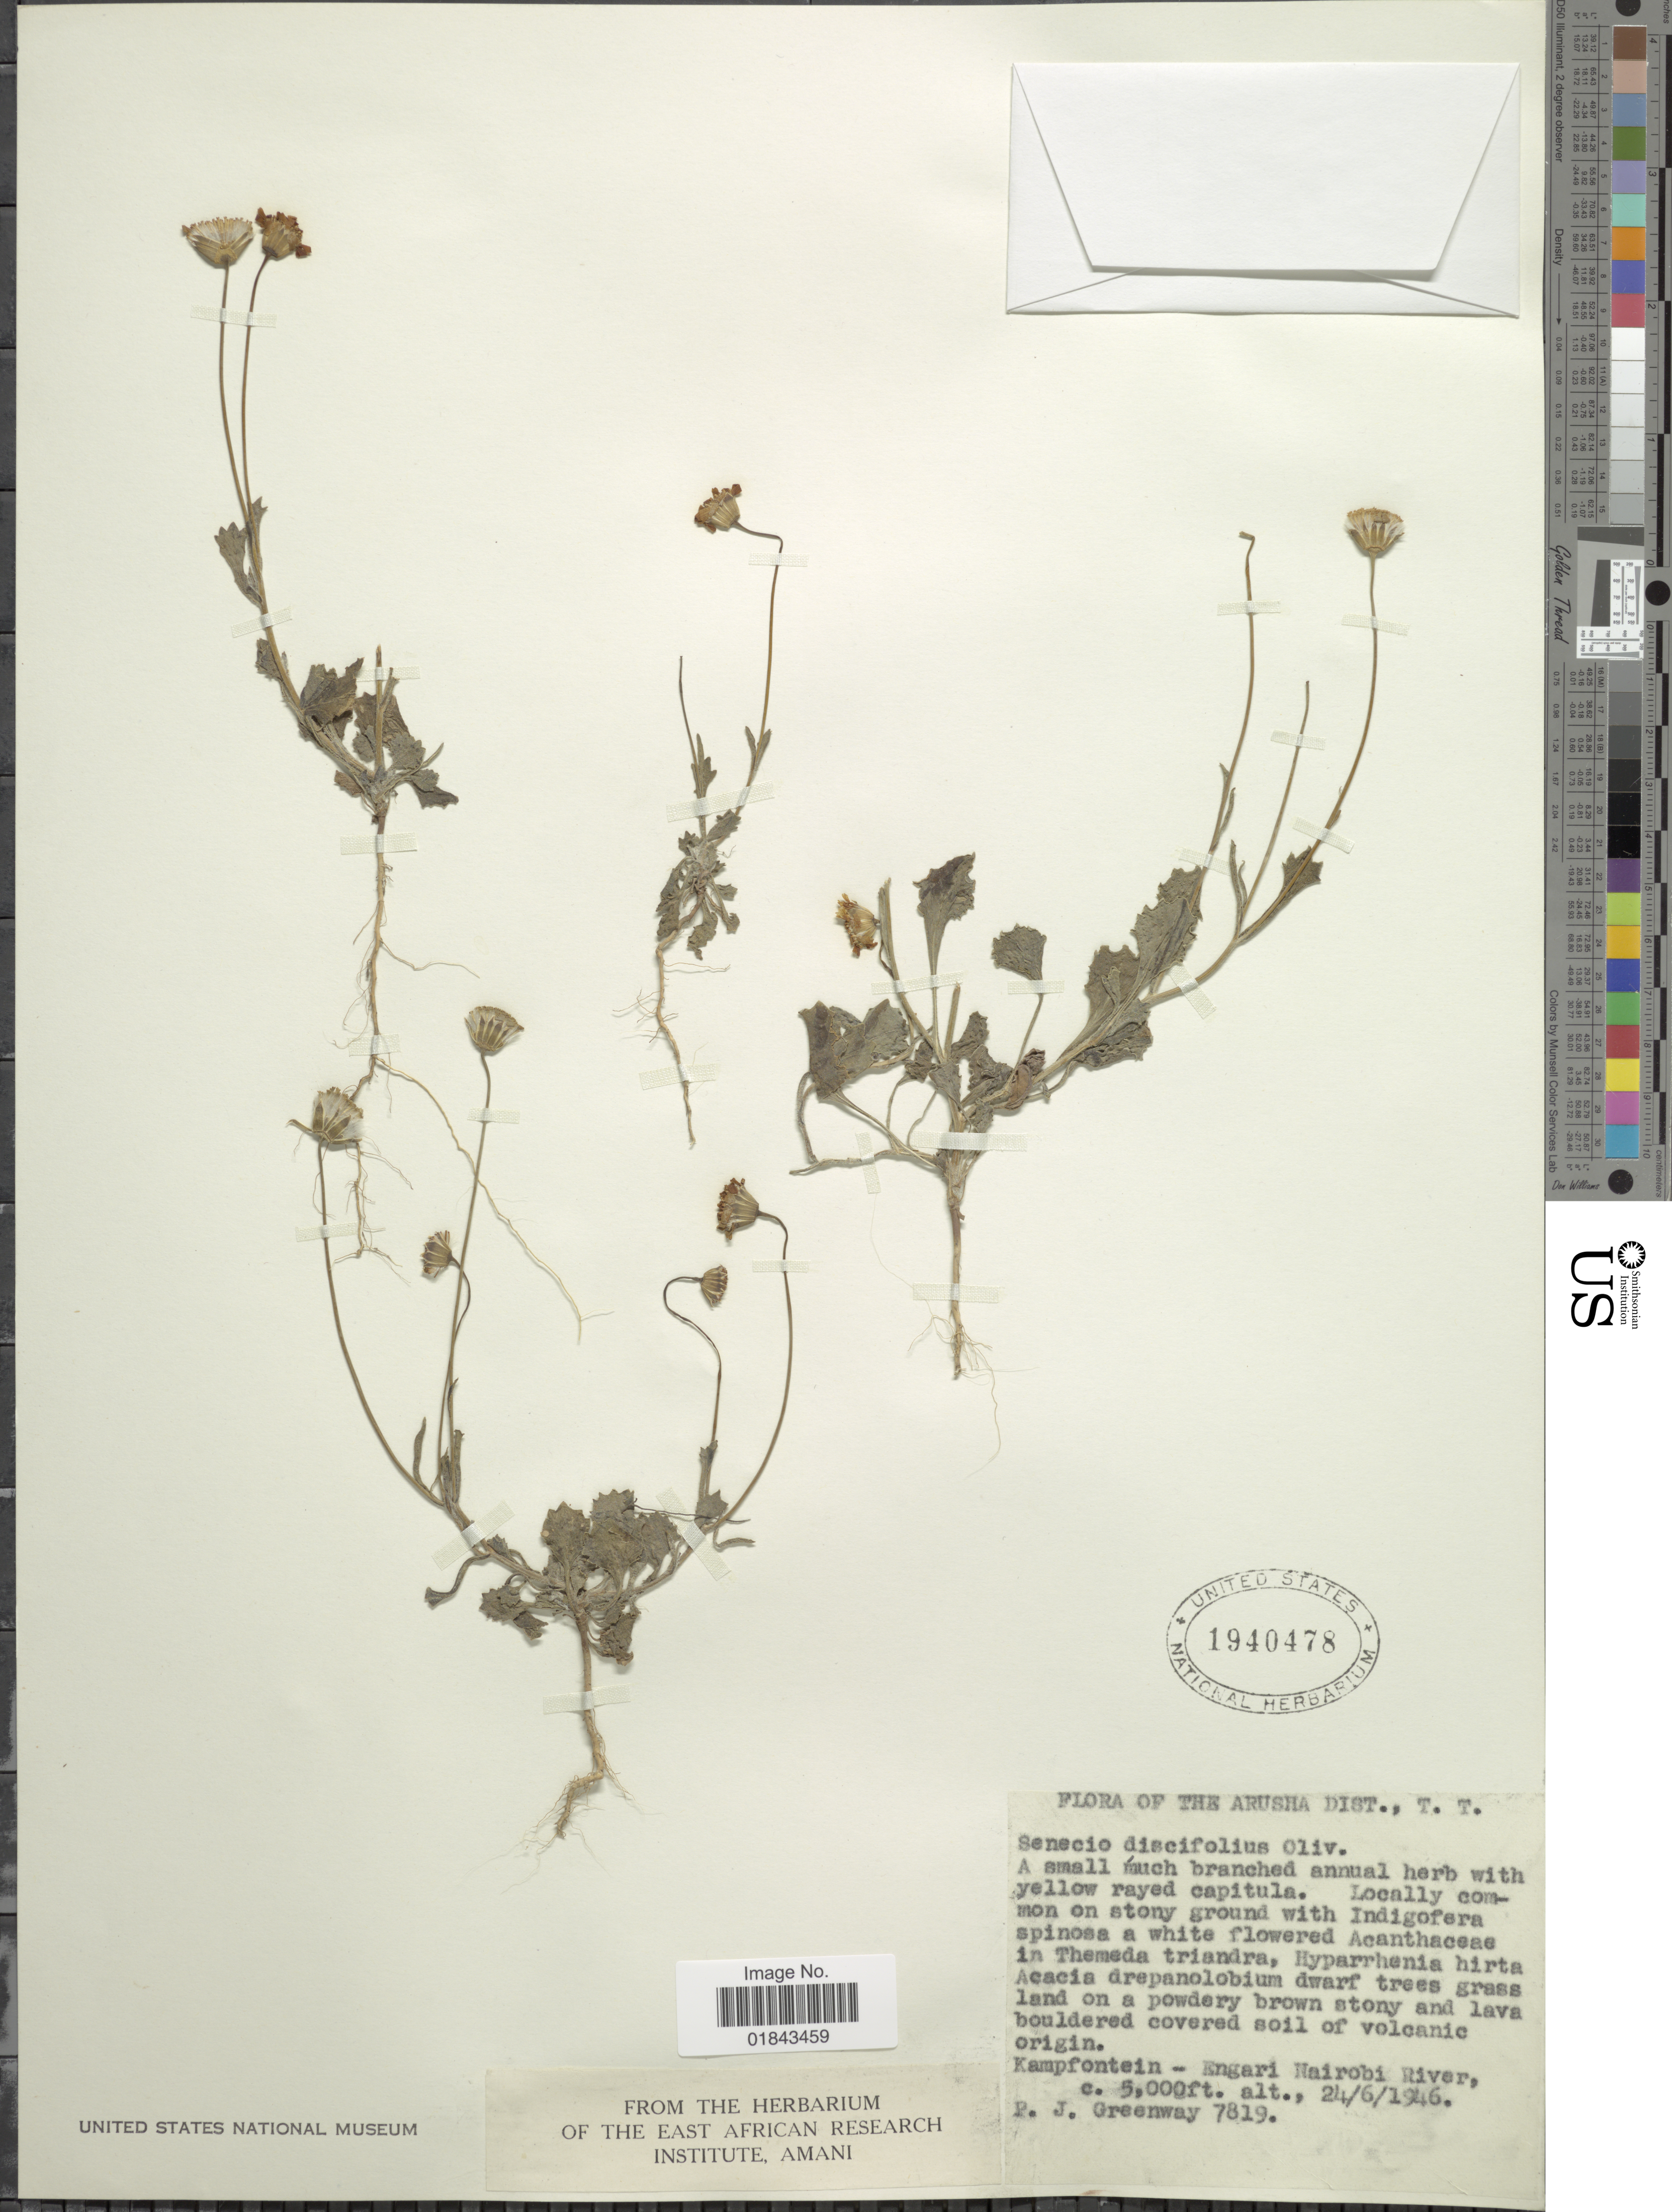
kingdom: Plantae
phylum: Tracheophyta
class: Magnoliopsida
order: Asterales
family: Asteraceae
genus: Emilia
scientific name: Emilia discifolia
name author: (Oliv.) C. Jeffrey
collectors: P. J. Greenway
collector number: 7819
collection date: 1946-06-24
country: Tanzania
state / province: Arusha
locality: Kampfontein-Engari Nairobi River.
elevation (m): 1524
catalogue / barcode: US 1940478